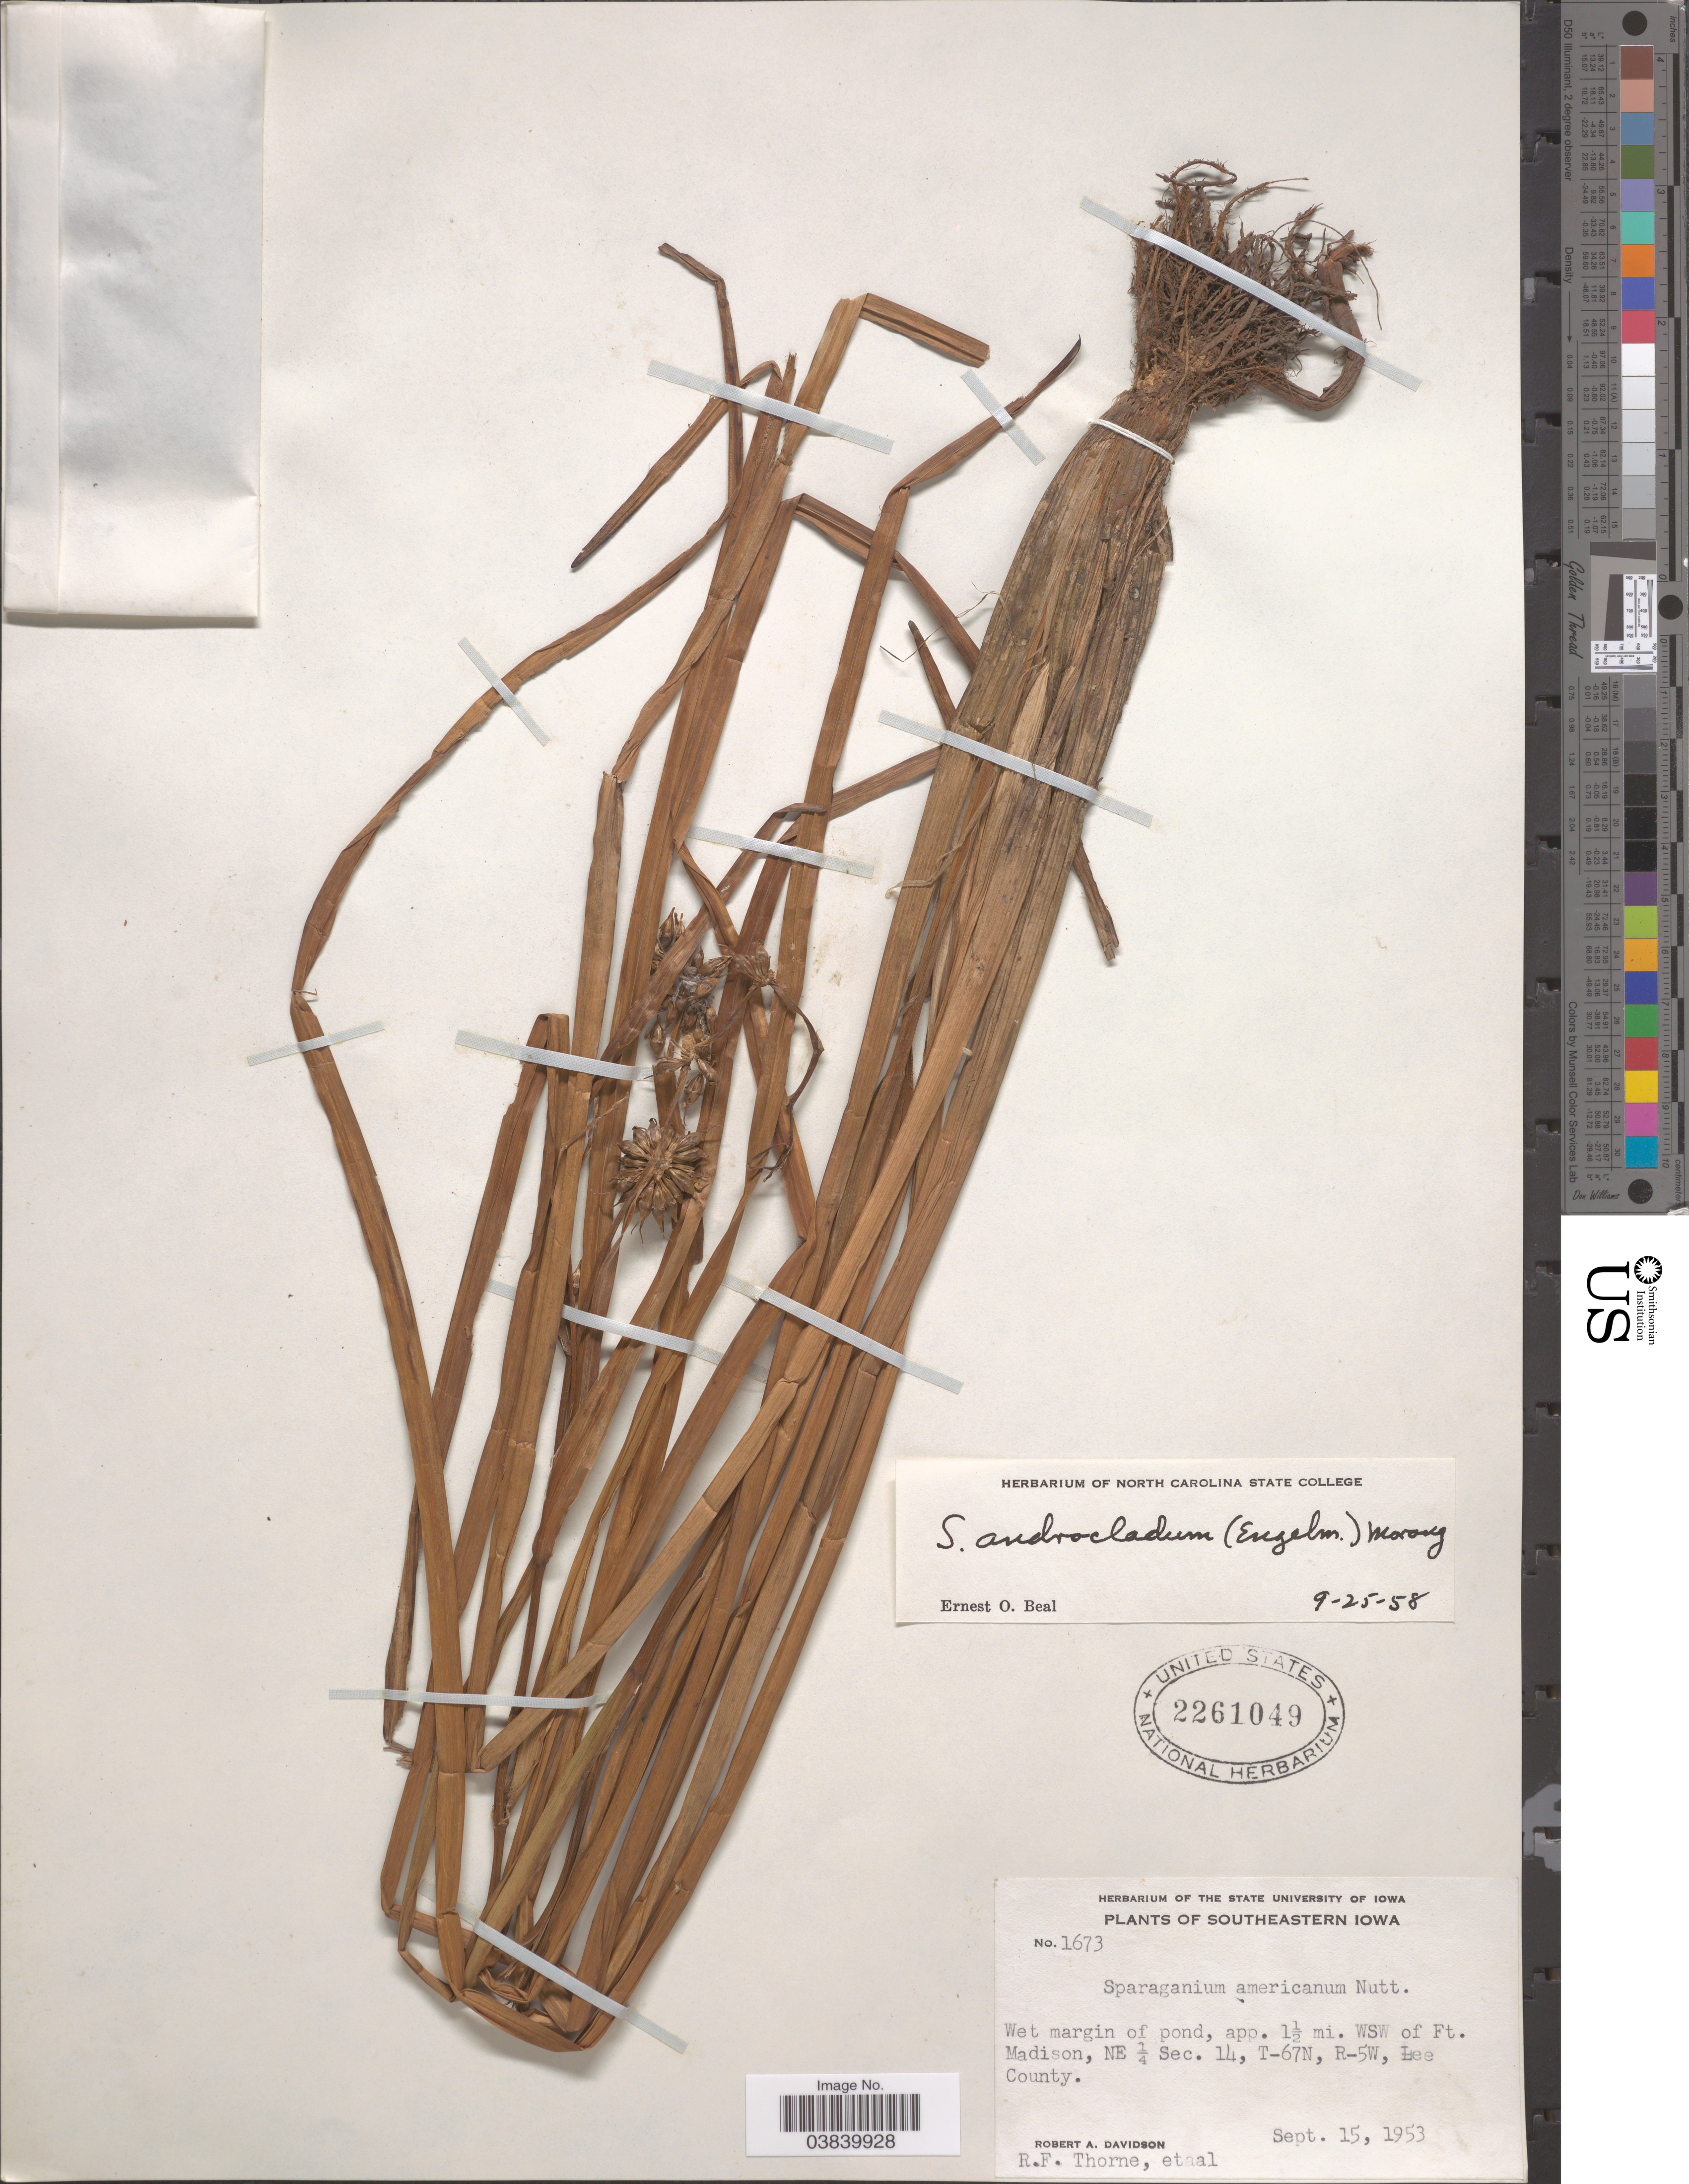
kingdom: Plantae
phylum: Tracheophyta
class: Liliopsida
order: Poales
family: Typhaceae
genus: Sparganium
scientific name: Sparganium androcladum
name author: Morong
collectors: R. A. Davidson, R. Thorne & et al.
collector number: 1673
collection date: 1953-09-15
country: United States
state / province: Iowa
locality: Southeastern Iowa. Wet margin of pond, app. 1½ mi. WSW of Ft. Madison, NE ¼ Sec. 14, T-67N, R-5W, Lee County.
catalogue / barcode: US 2261049